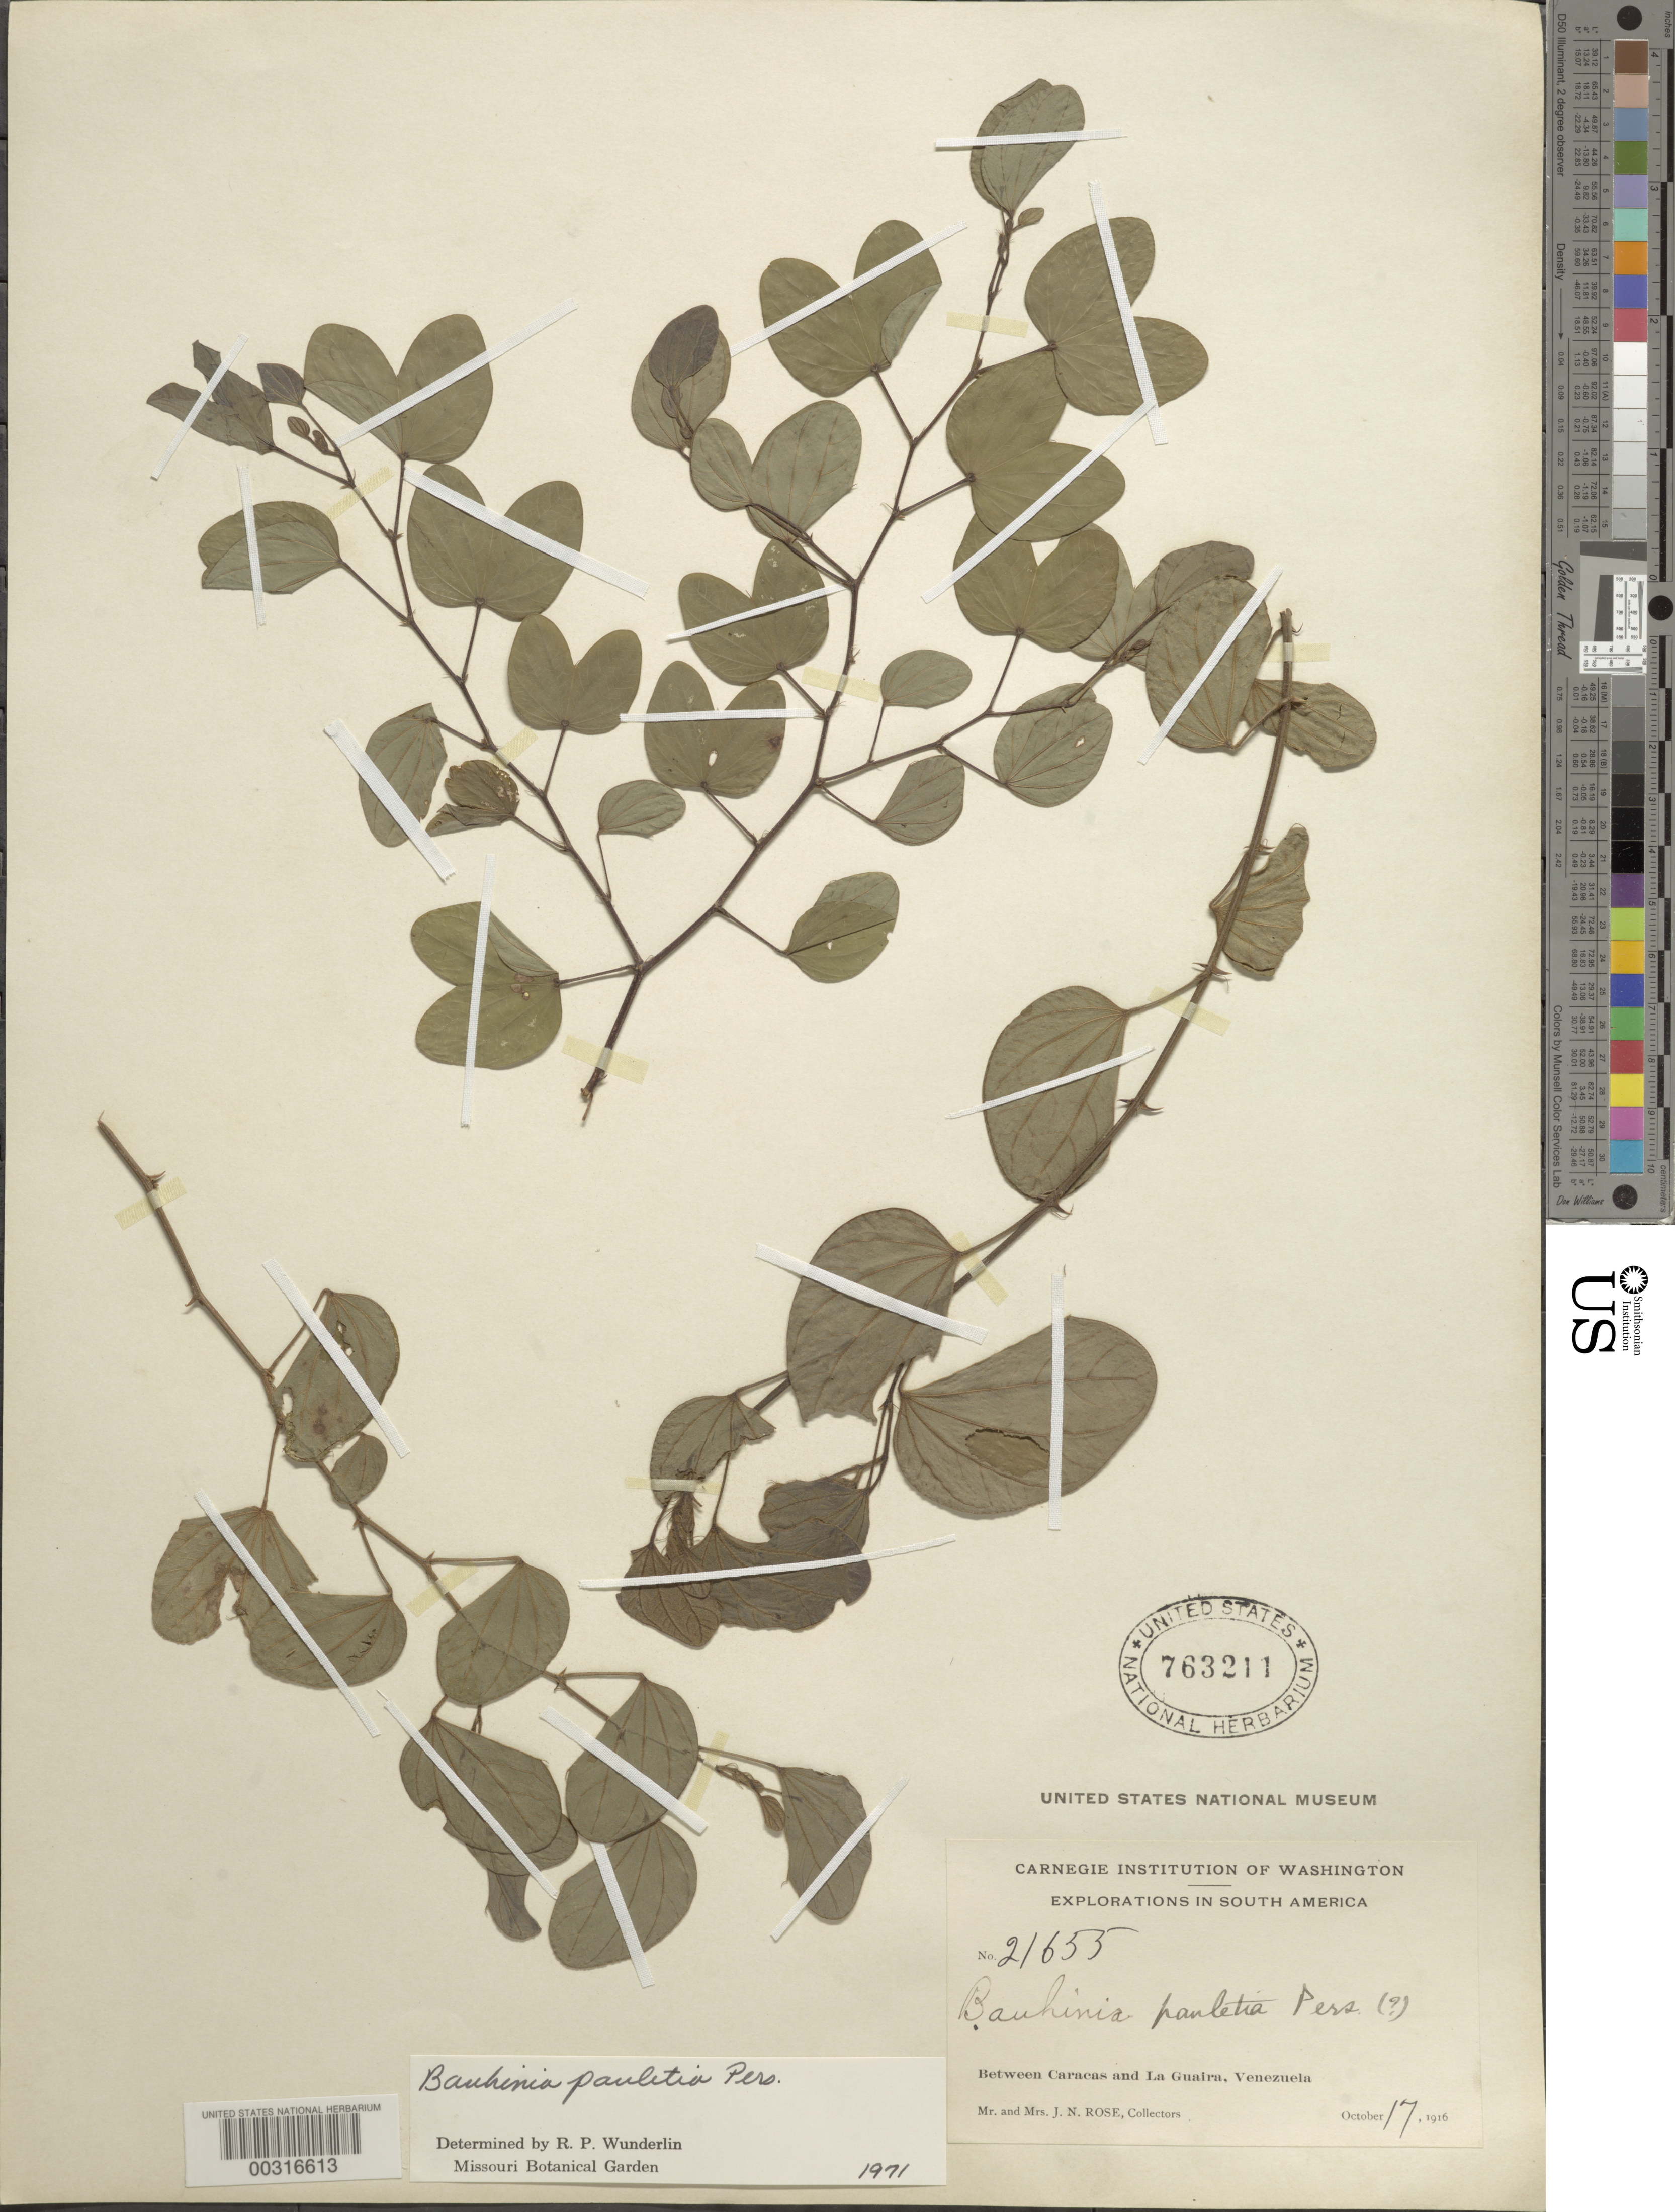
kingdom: Plantae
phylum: Tracheophyta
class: Magnoliopsida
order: Fabales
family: Fabaceae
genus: Bauhinia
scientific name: Bauhinia pauletia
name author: Pers.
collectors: J. N. Rose & J. M. Rose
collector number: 21655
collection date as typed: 17 Oct 1916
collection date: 1916-10-17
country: Venezuela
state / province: Distrito Federal / Vargas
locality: Between Caracas and La Guaira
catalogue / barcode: US 763211